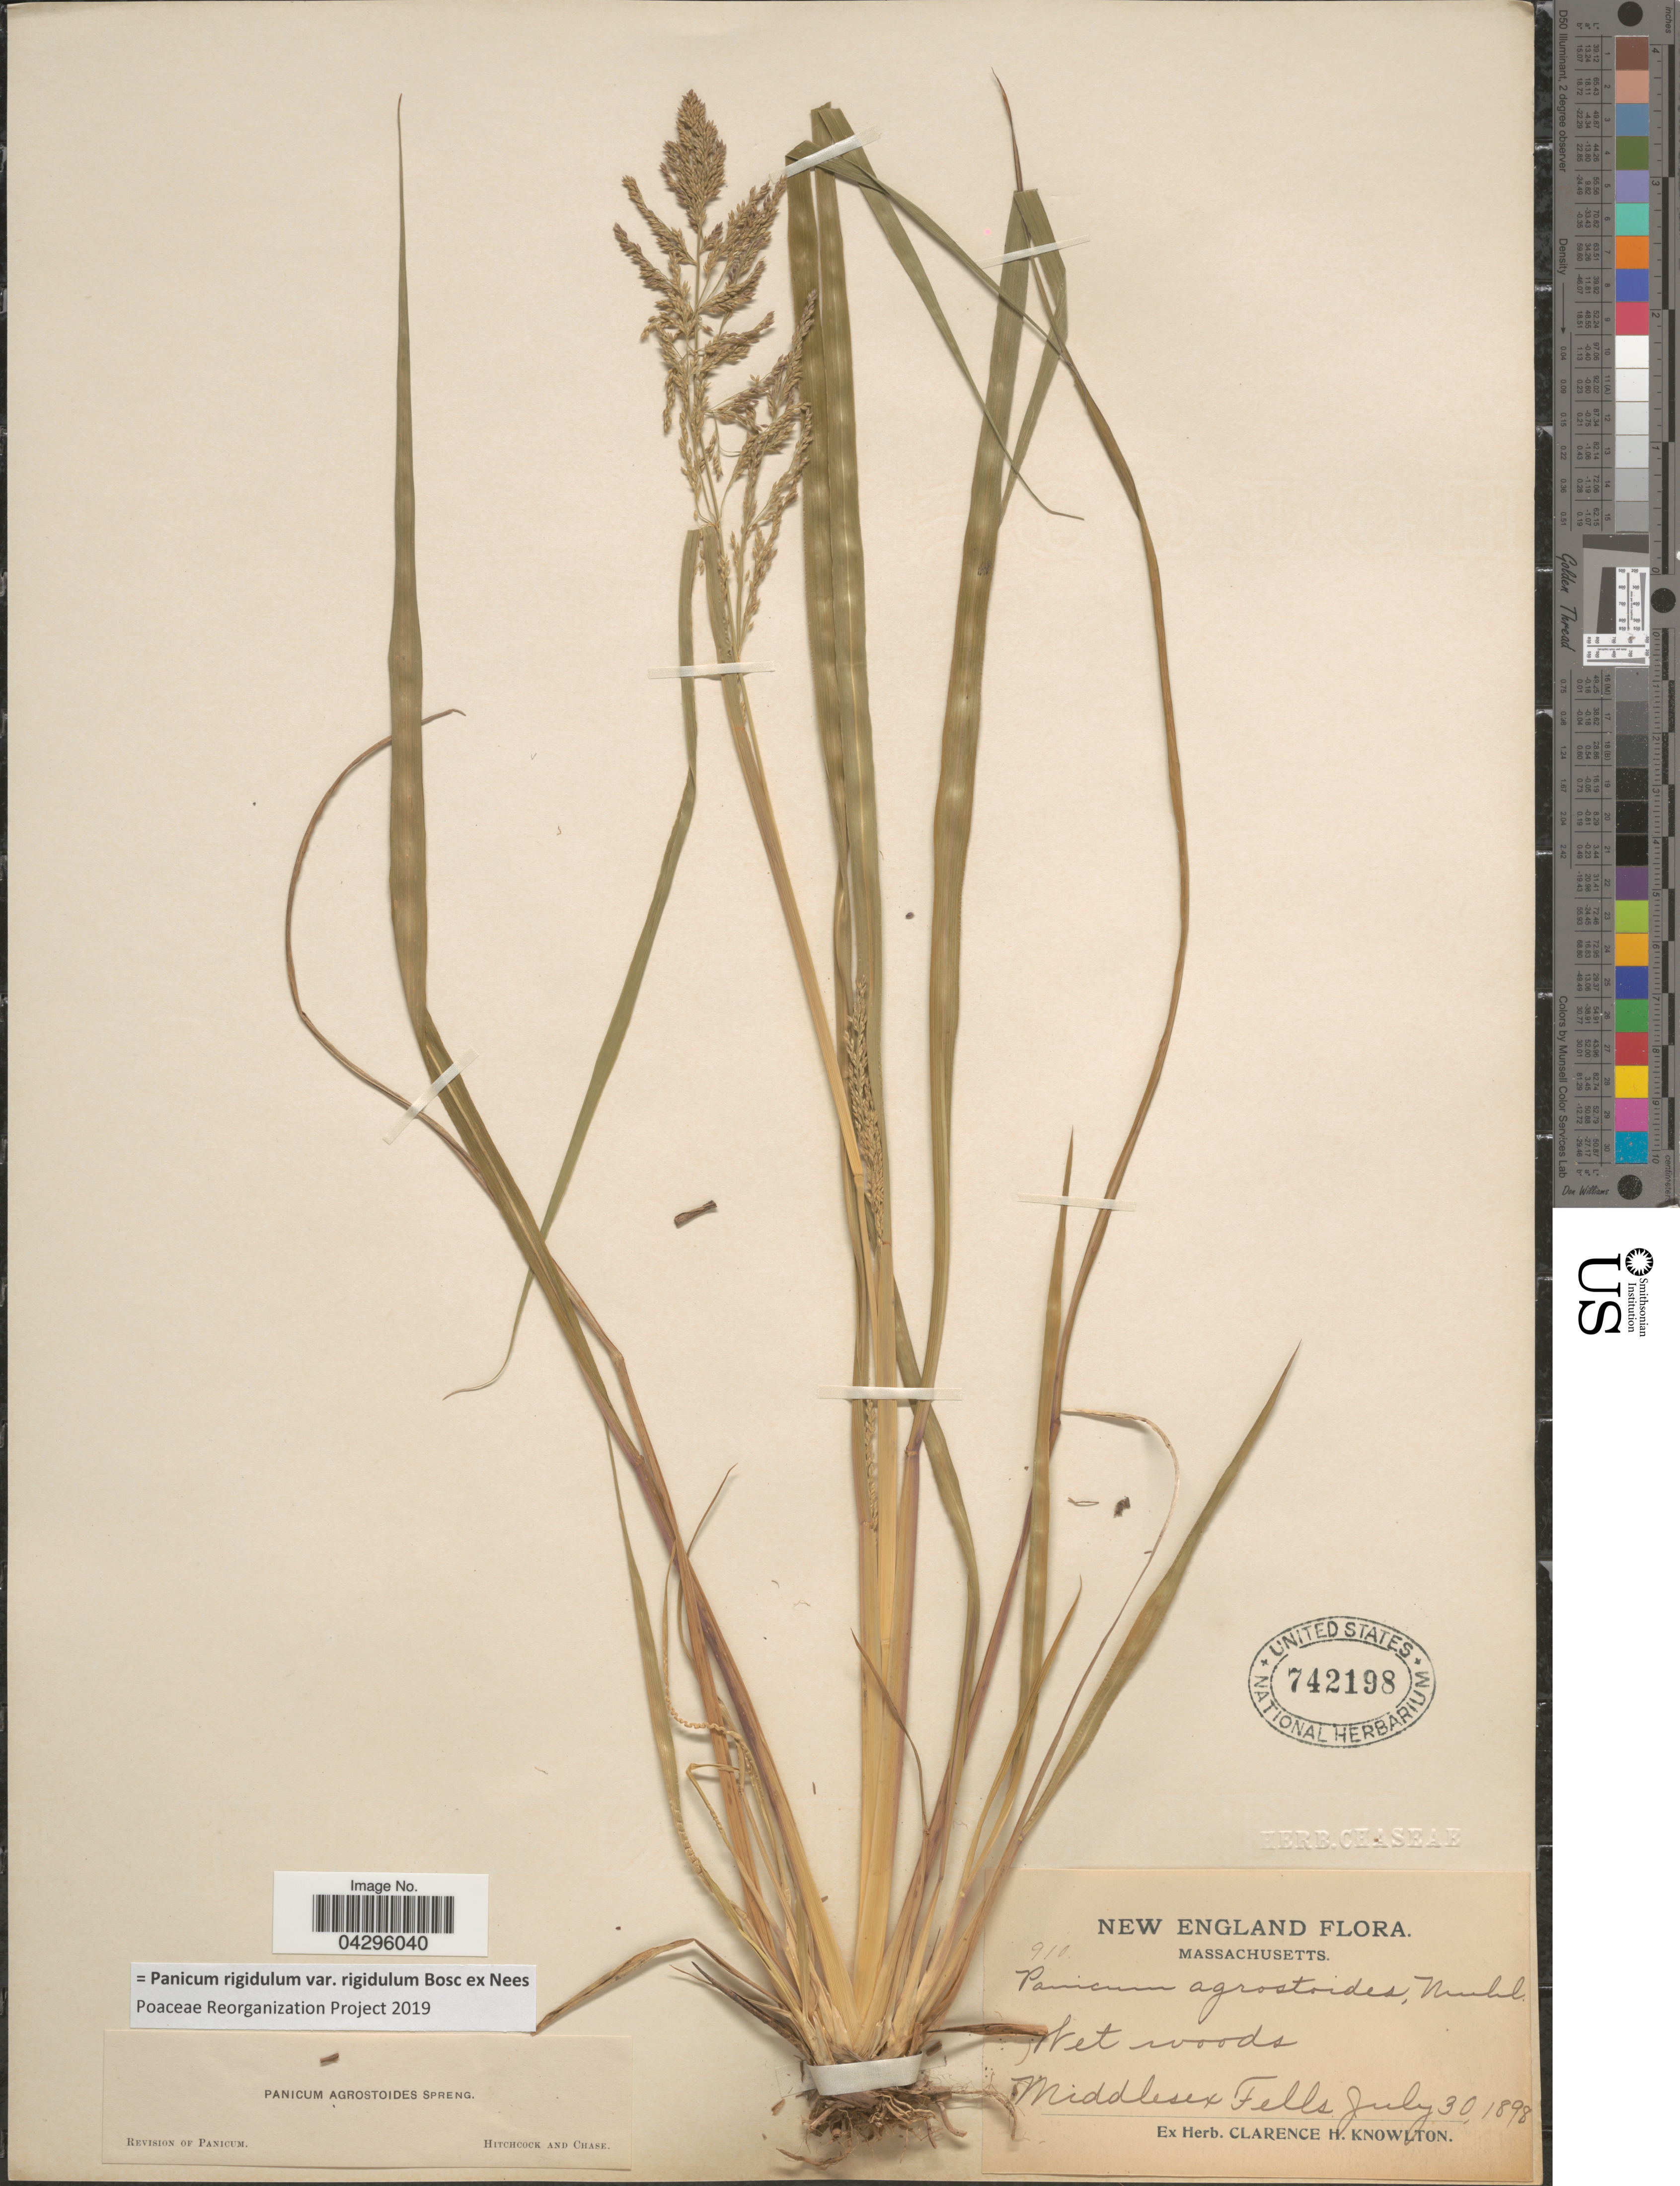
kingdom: Plantae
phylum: Tracheophyta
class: Liliopsida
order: Poales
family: Poaceae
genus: Panicum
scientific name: Panicum rigidulum var. rigidulum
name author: Bosc ex Nees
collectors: Ex Herb. Clarence H. Knowlton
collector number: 910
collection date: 1898-07-30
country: United States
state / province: Massachusetts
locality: New England. Wet woods. Middlesex Fells.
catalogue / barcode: US 742198